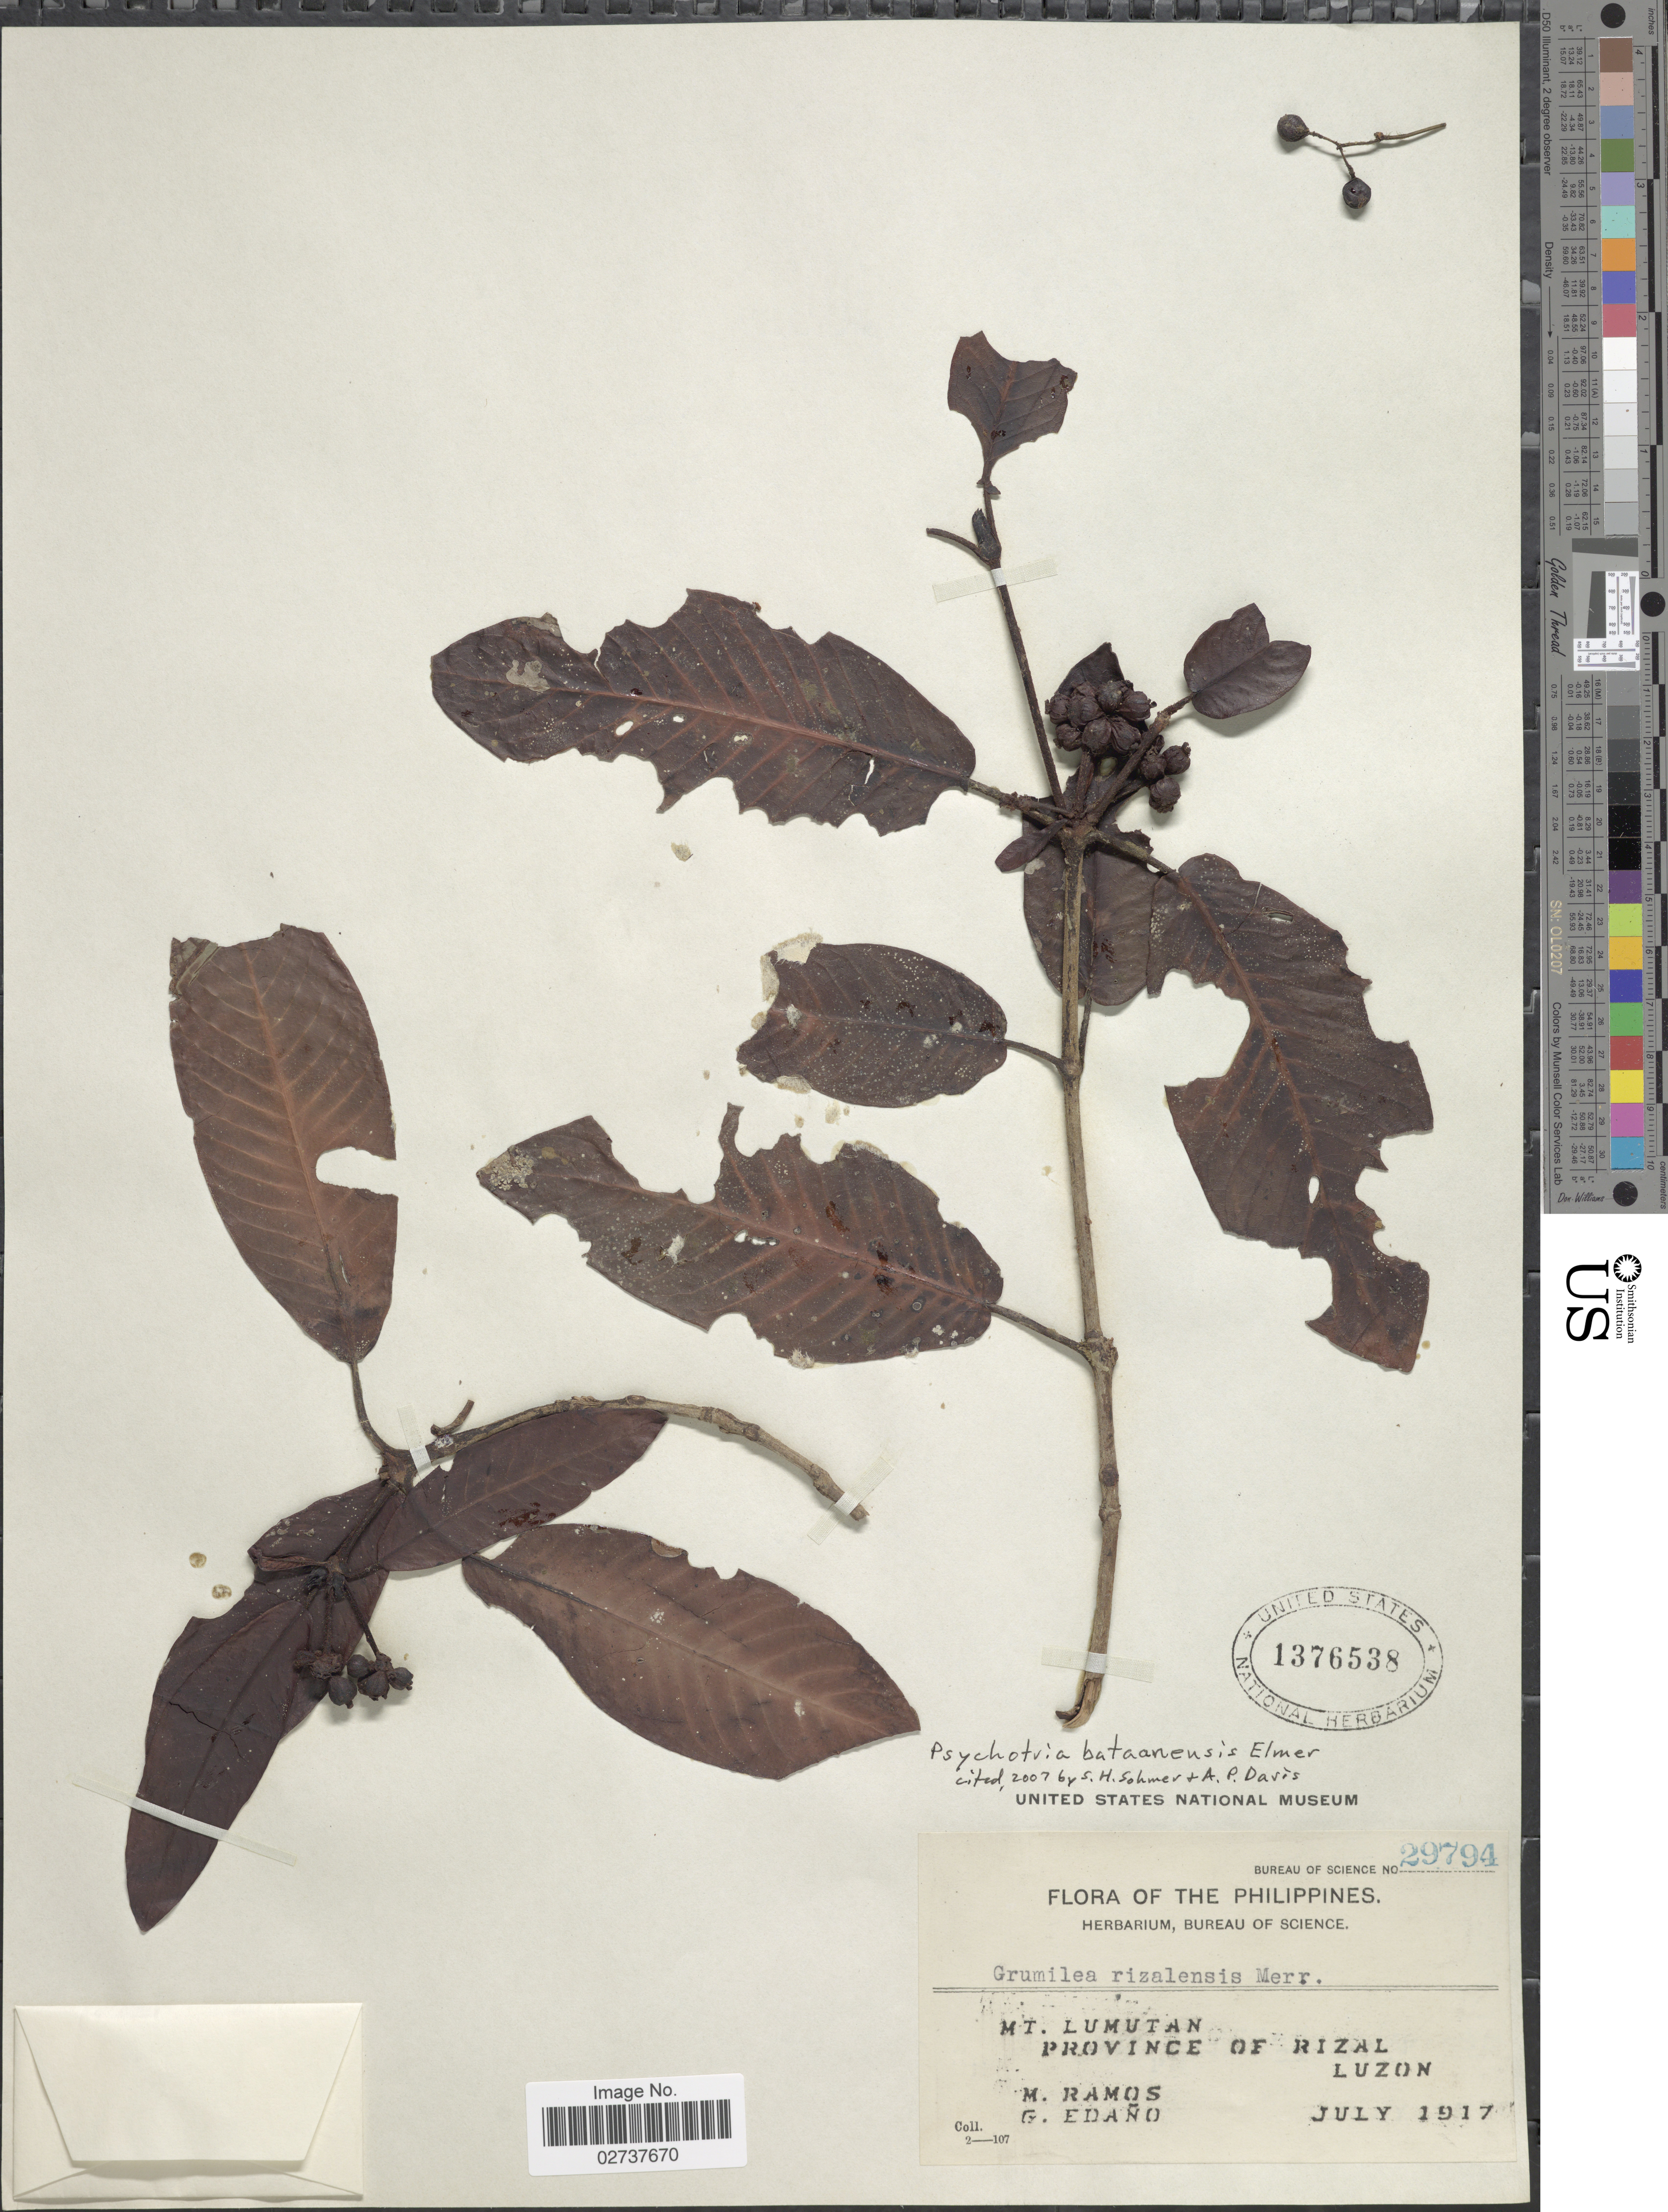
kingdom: Plantae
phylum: Tracheophyta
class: Magnoliopsida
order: Gentianales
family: Rubiaceae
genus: Psychotria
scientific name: Psychotria bataanensis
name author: Elmer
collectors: M. Ramos & G. Edaño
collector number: Bureau of Science 29794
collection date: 1917-07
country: Philippines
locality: Mt. Lumutan Province of Rizal, Luzon.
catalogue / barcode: US 1376538